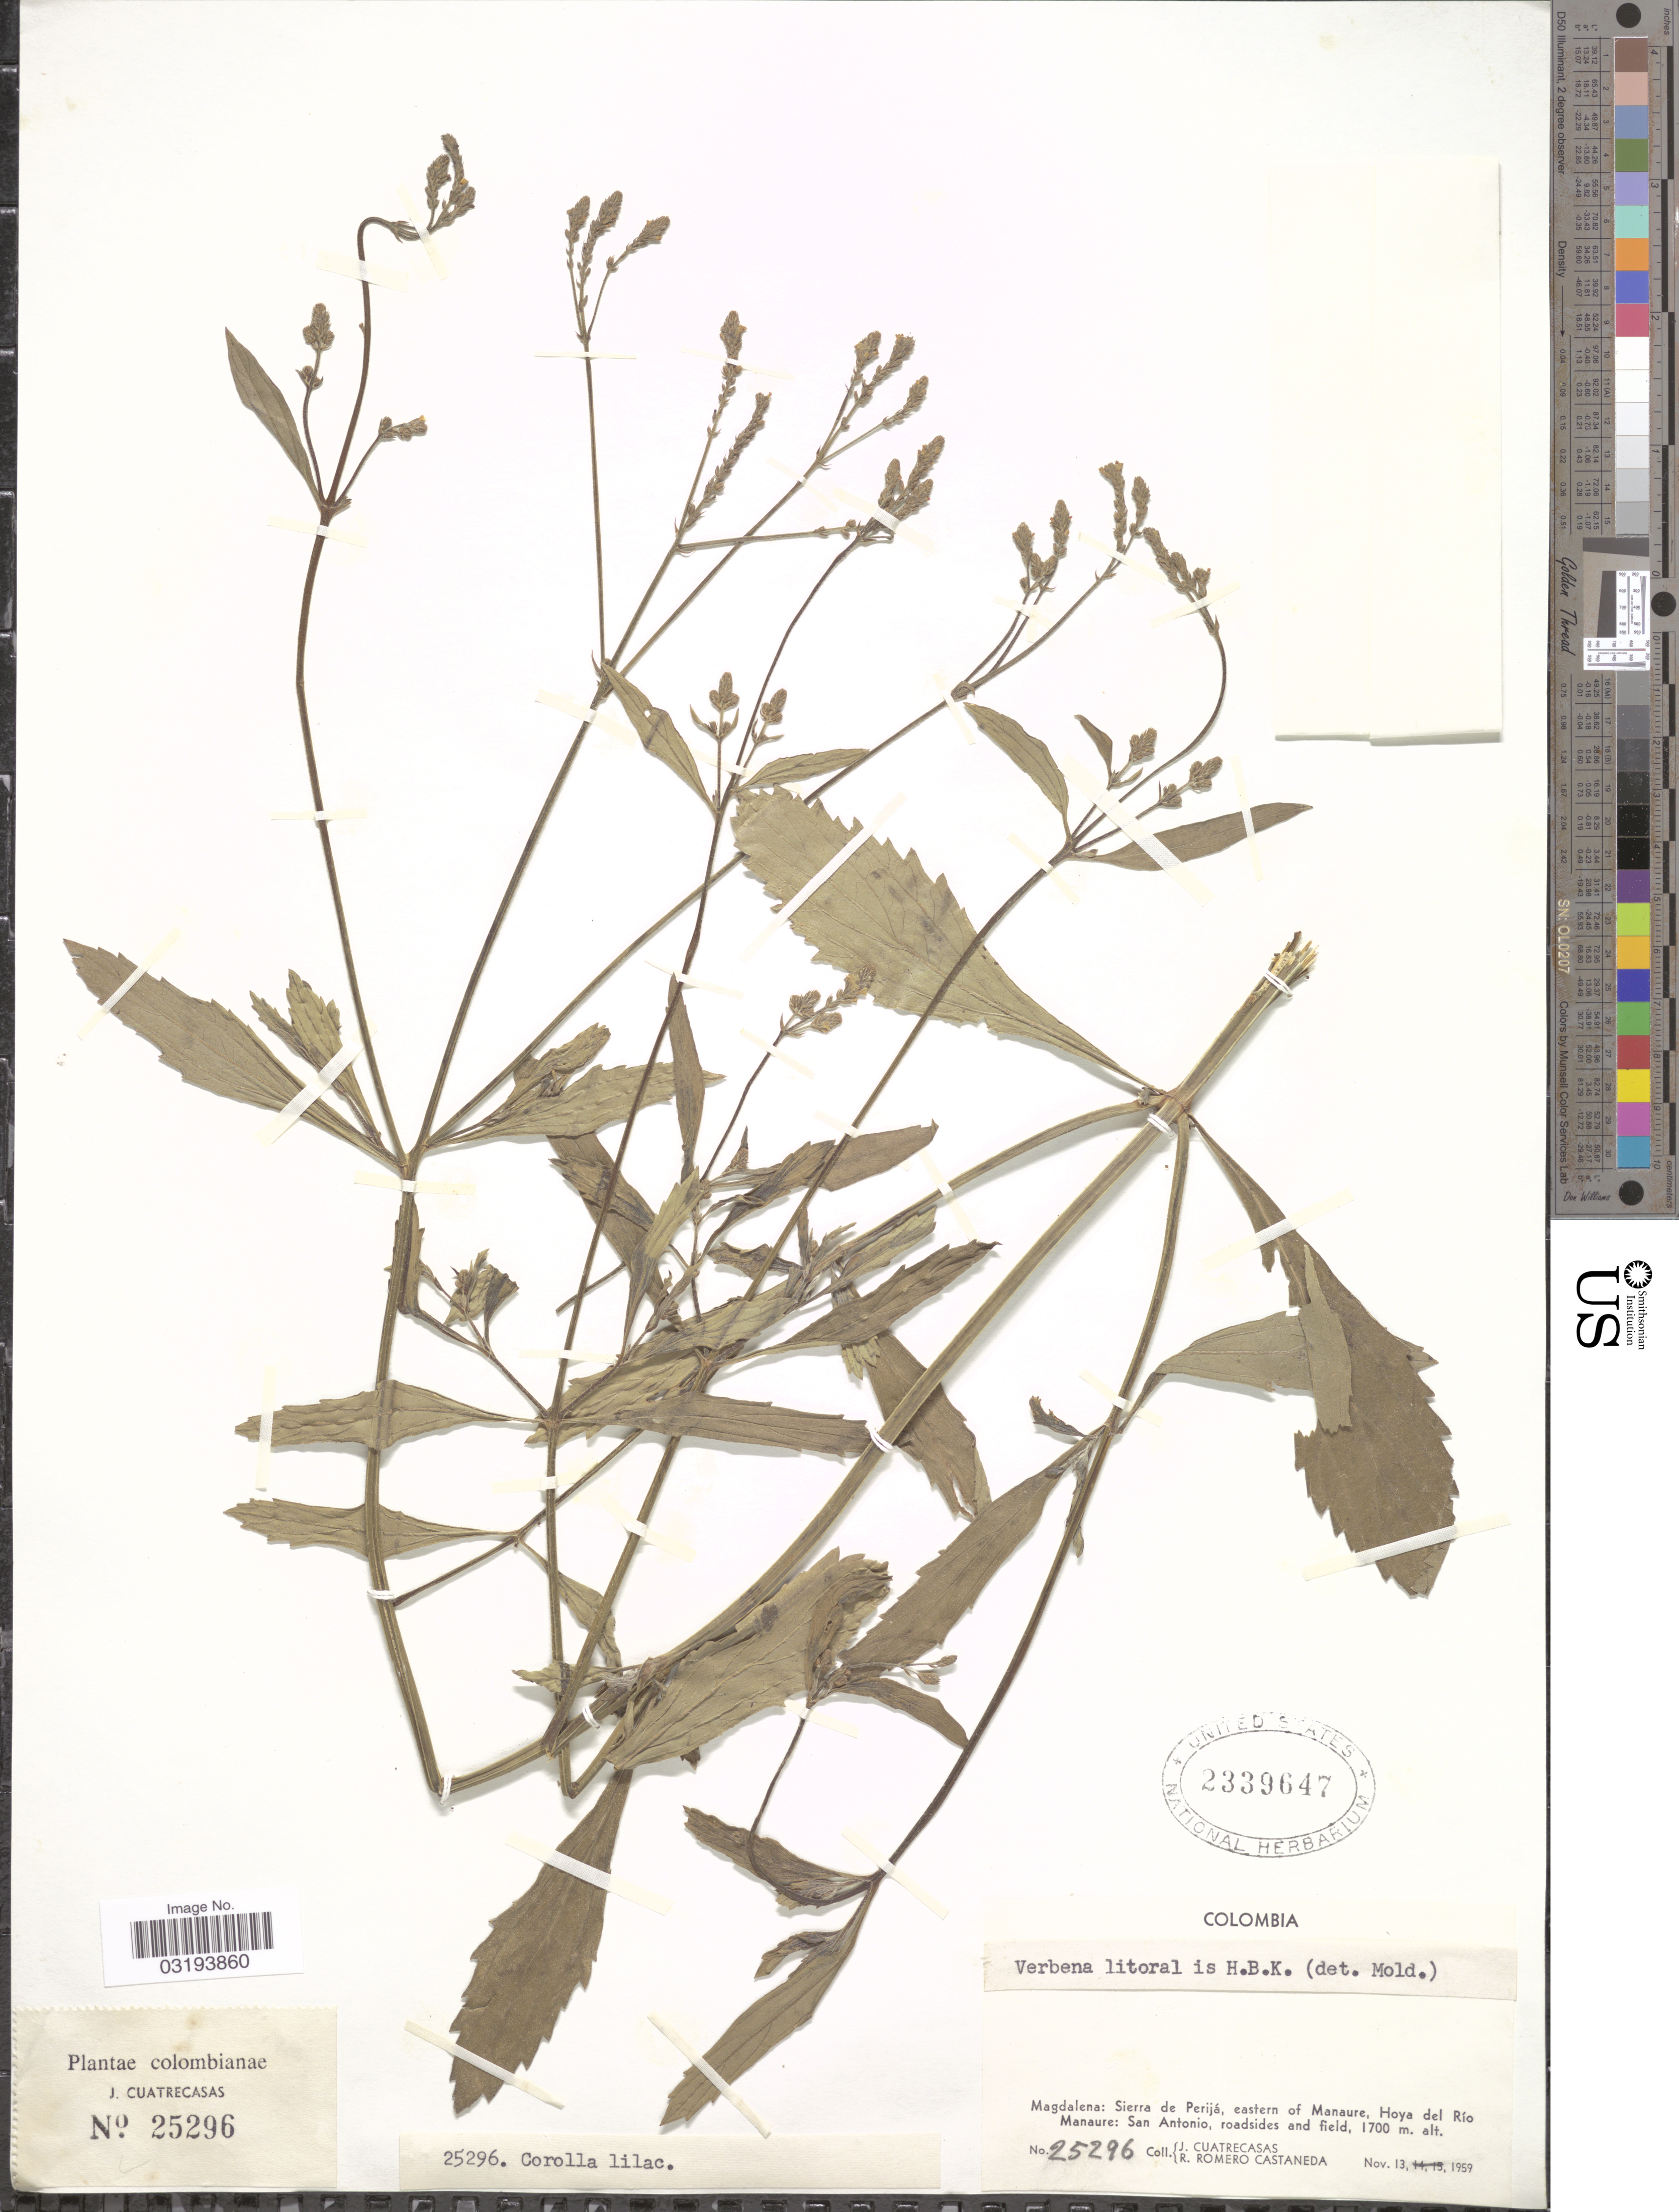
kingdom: Plantae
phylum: Tracheophyta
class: Magnoliopsida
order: Lamiales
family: Verbenaceae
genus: Verbena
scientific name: Verbena litoralis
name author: Kunth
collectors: J. Cuatrecasas & R. Romero Castañeda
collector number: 25296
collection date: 1959-11-13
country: Colombia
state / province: Magdalena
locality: Sierra de Perijá, eastern of Manaure, Hoya del Río Manaure: San Antonio, roadsides and field.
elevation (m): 1700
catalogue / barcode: US 2339647